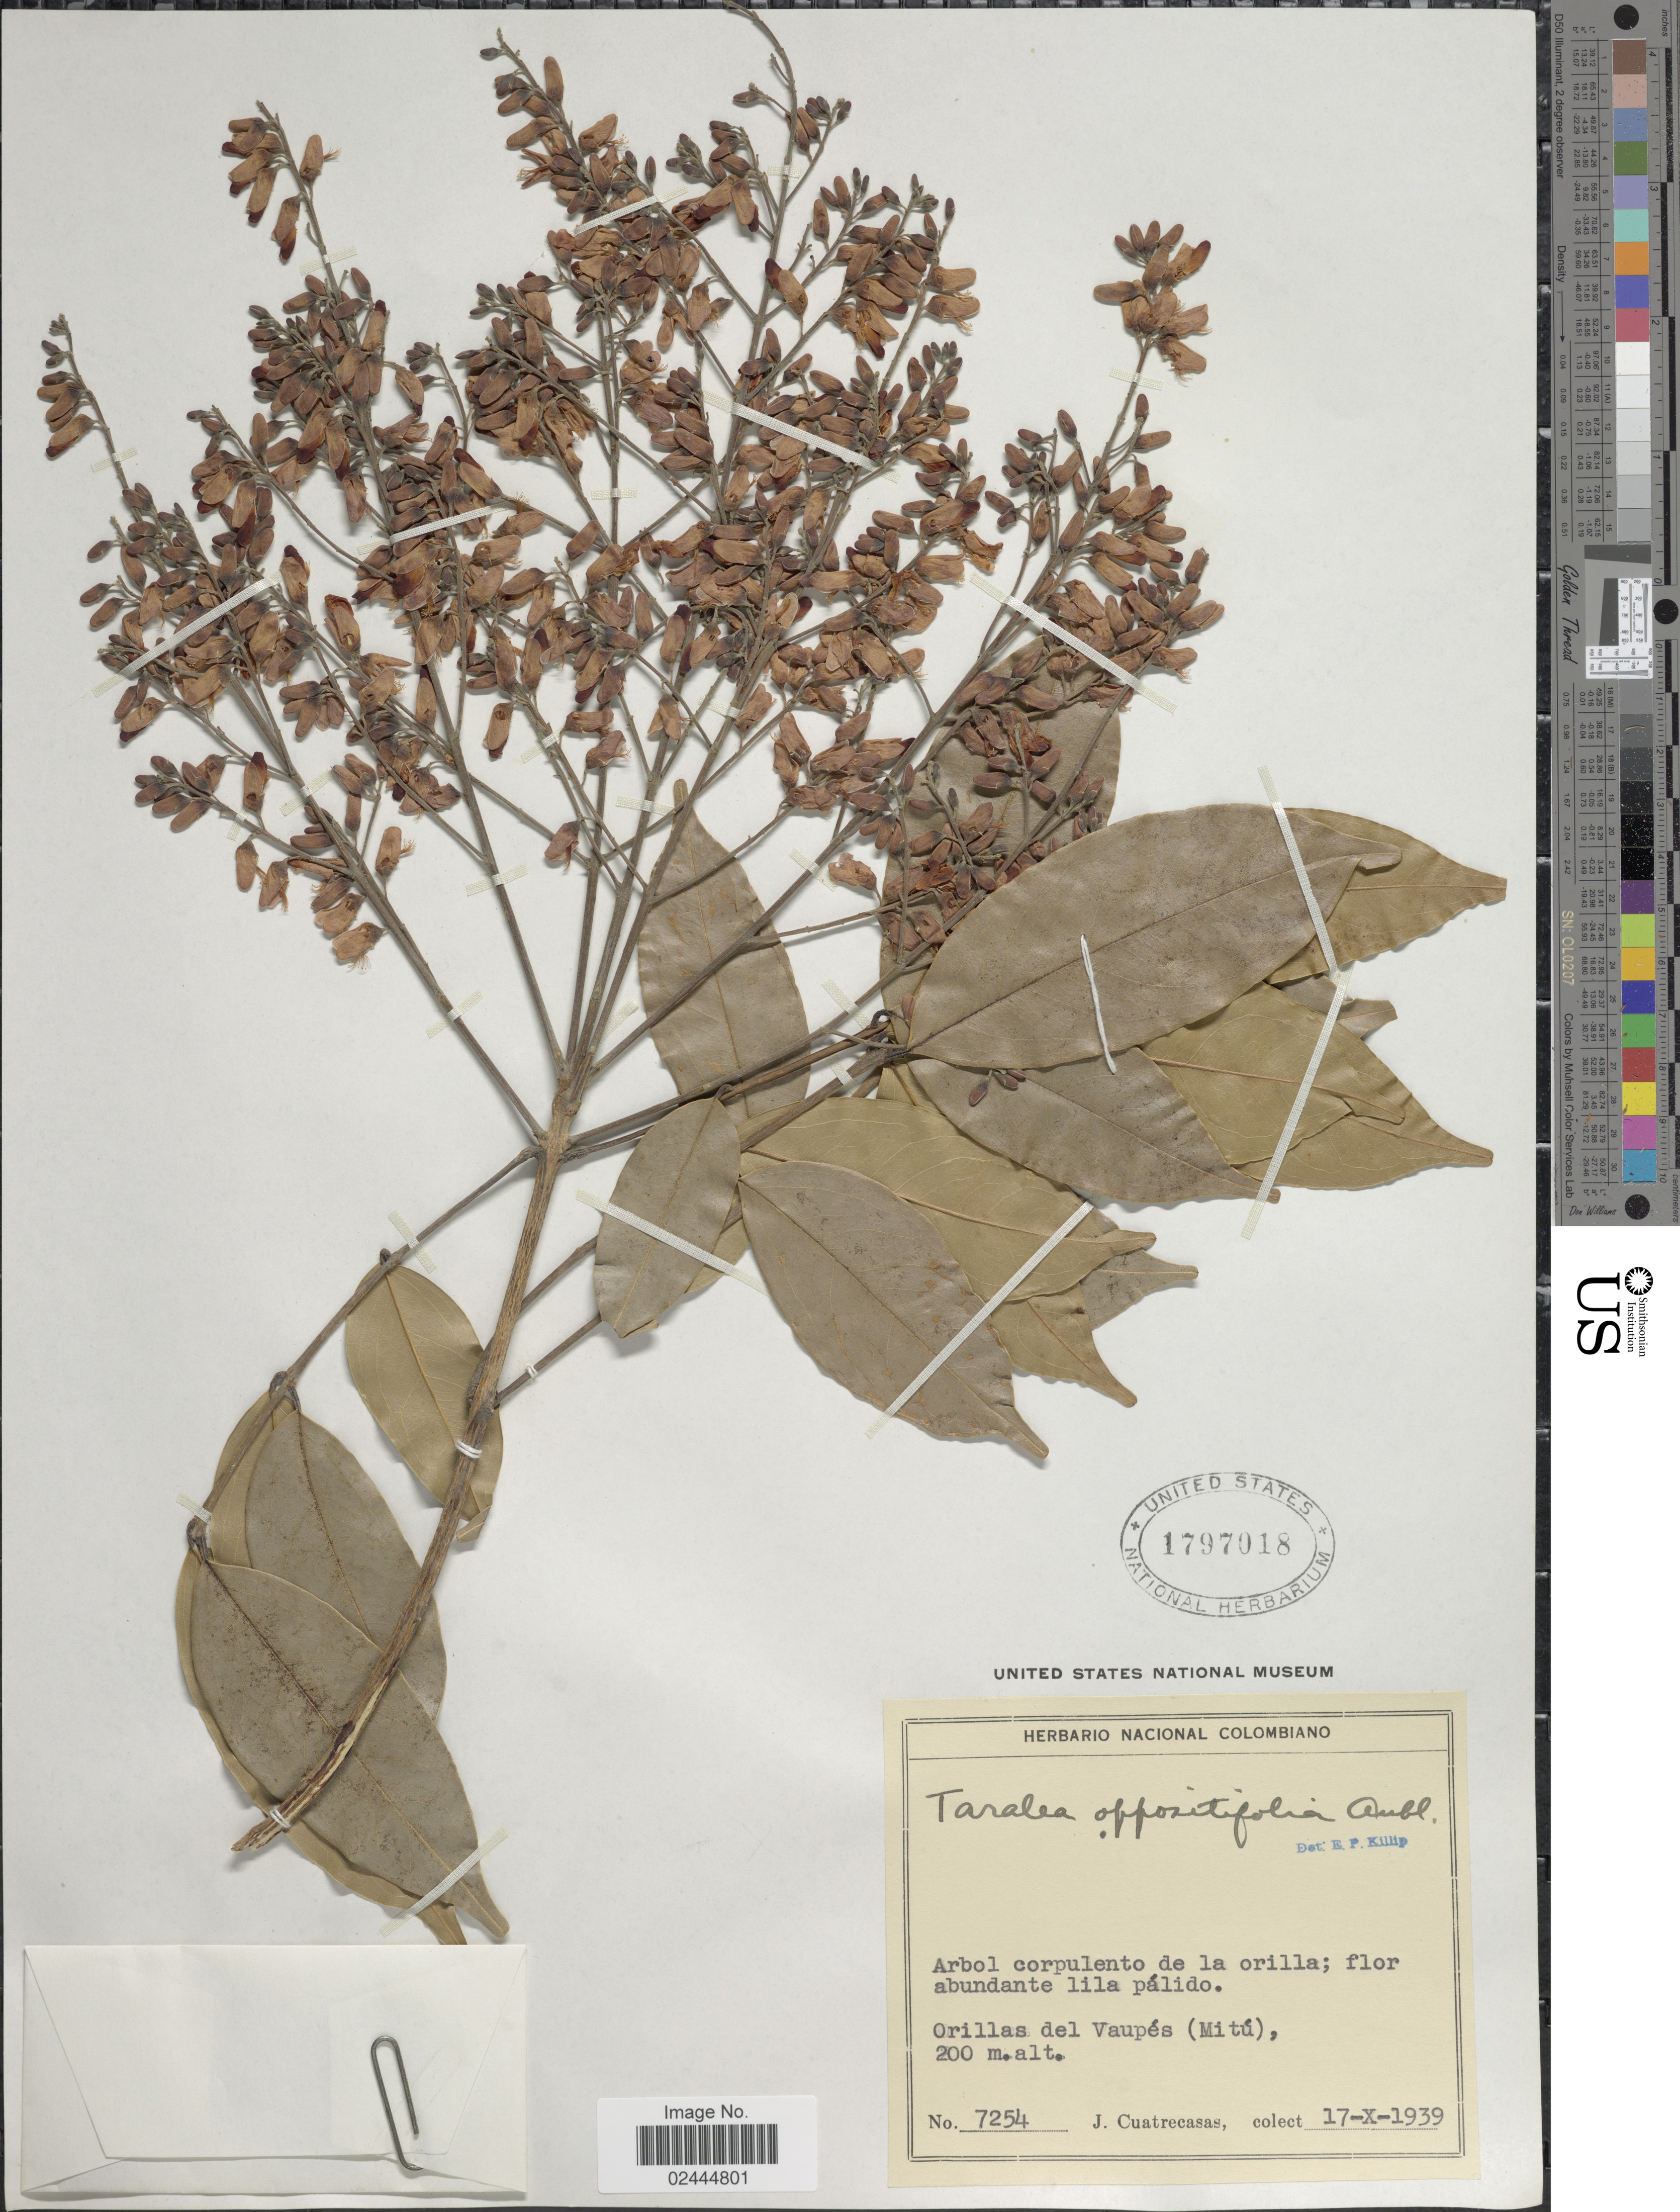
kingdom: Plantae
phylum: Tracheophyta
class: Magnoliopsida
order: Fabales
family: Fabaceae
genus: Taralea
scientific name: Taralea oppositifolia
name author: Aubl.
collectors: J. Cuatrecasas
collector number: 7254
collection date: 1939-10-17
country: Colombia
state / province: Vaupés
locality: Orillas del Vaupes (Mitu)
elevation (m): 200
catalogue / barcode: US 1797018